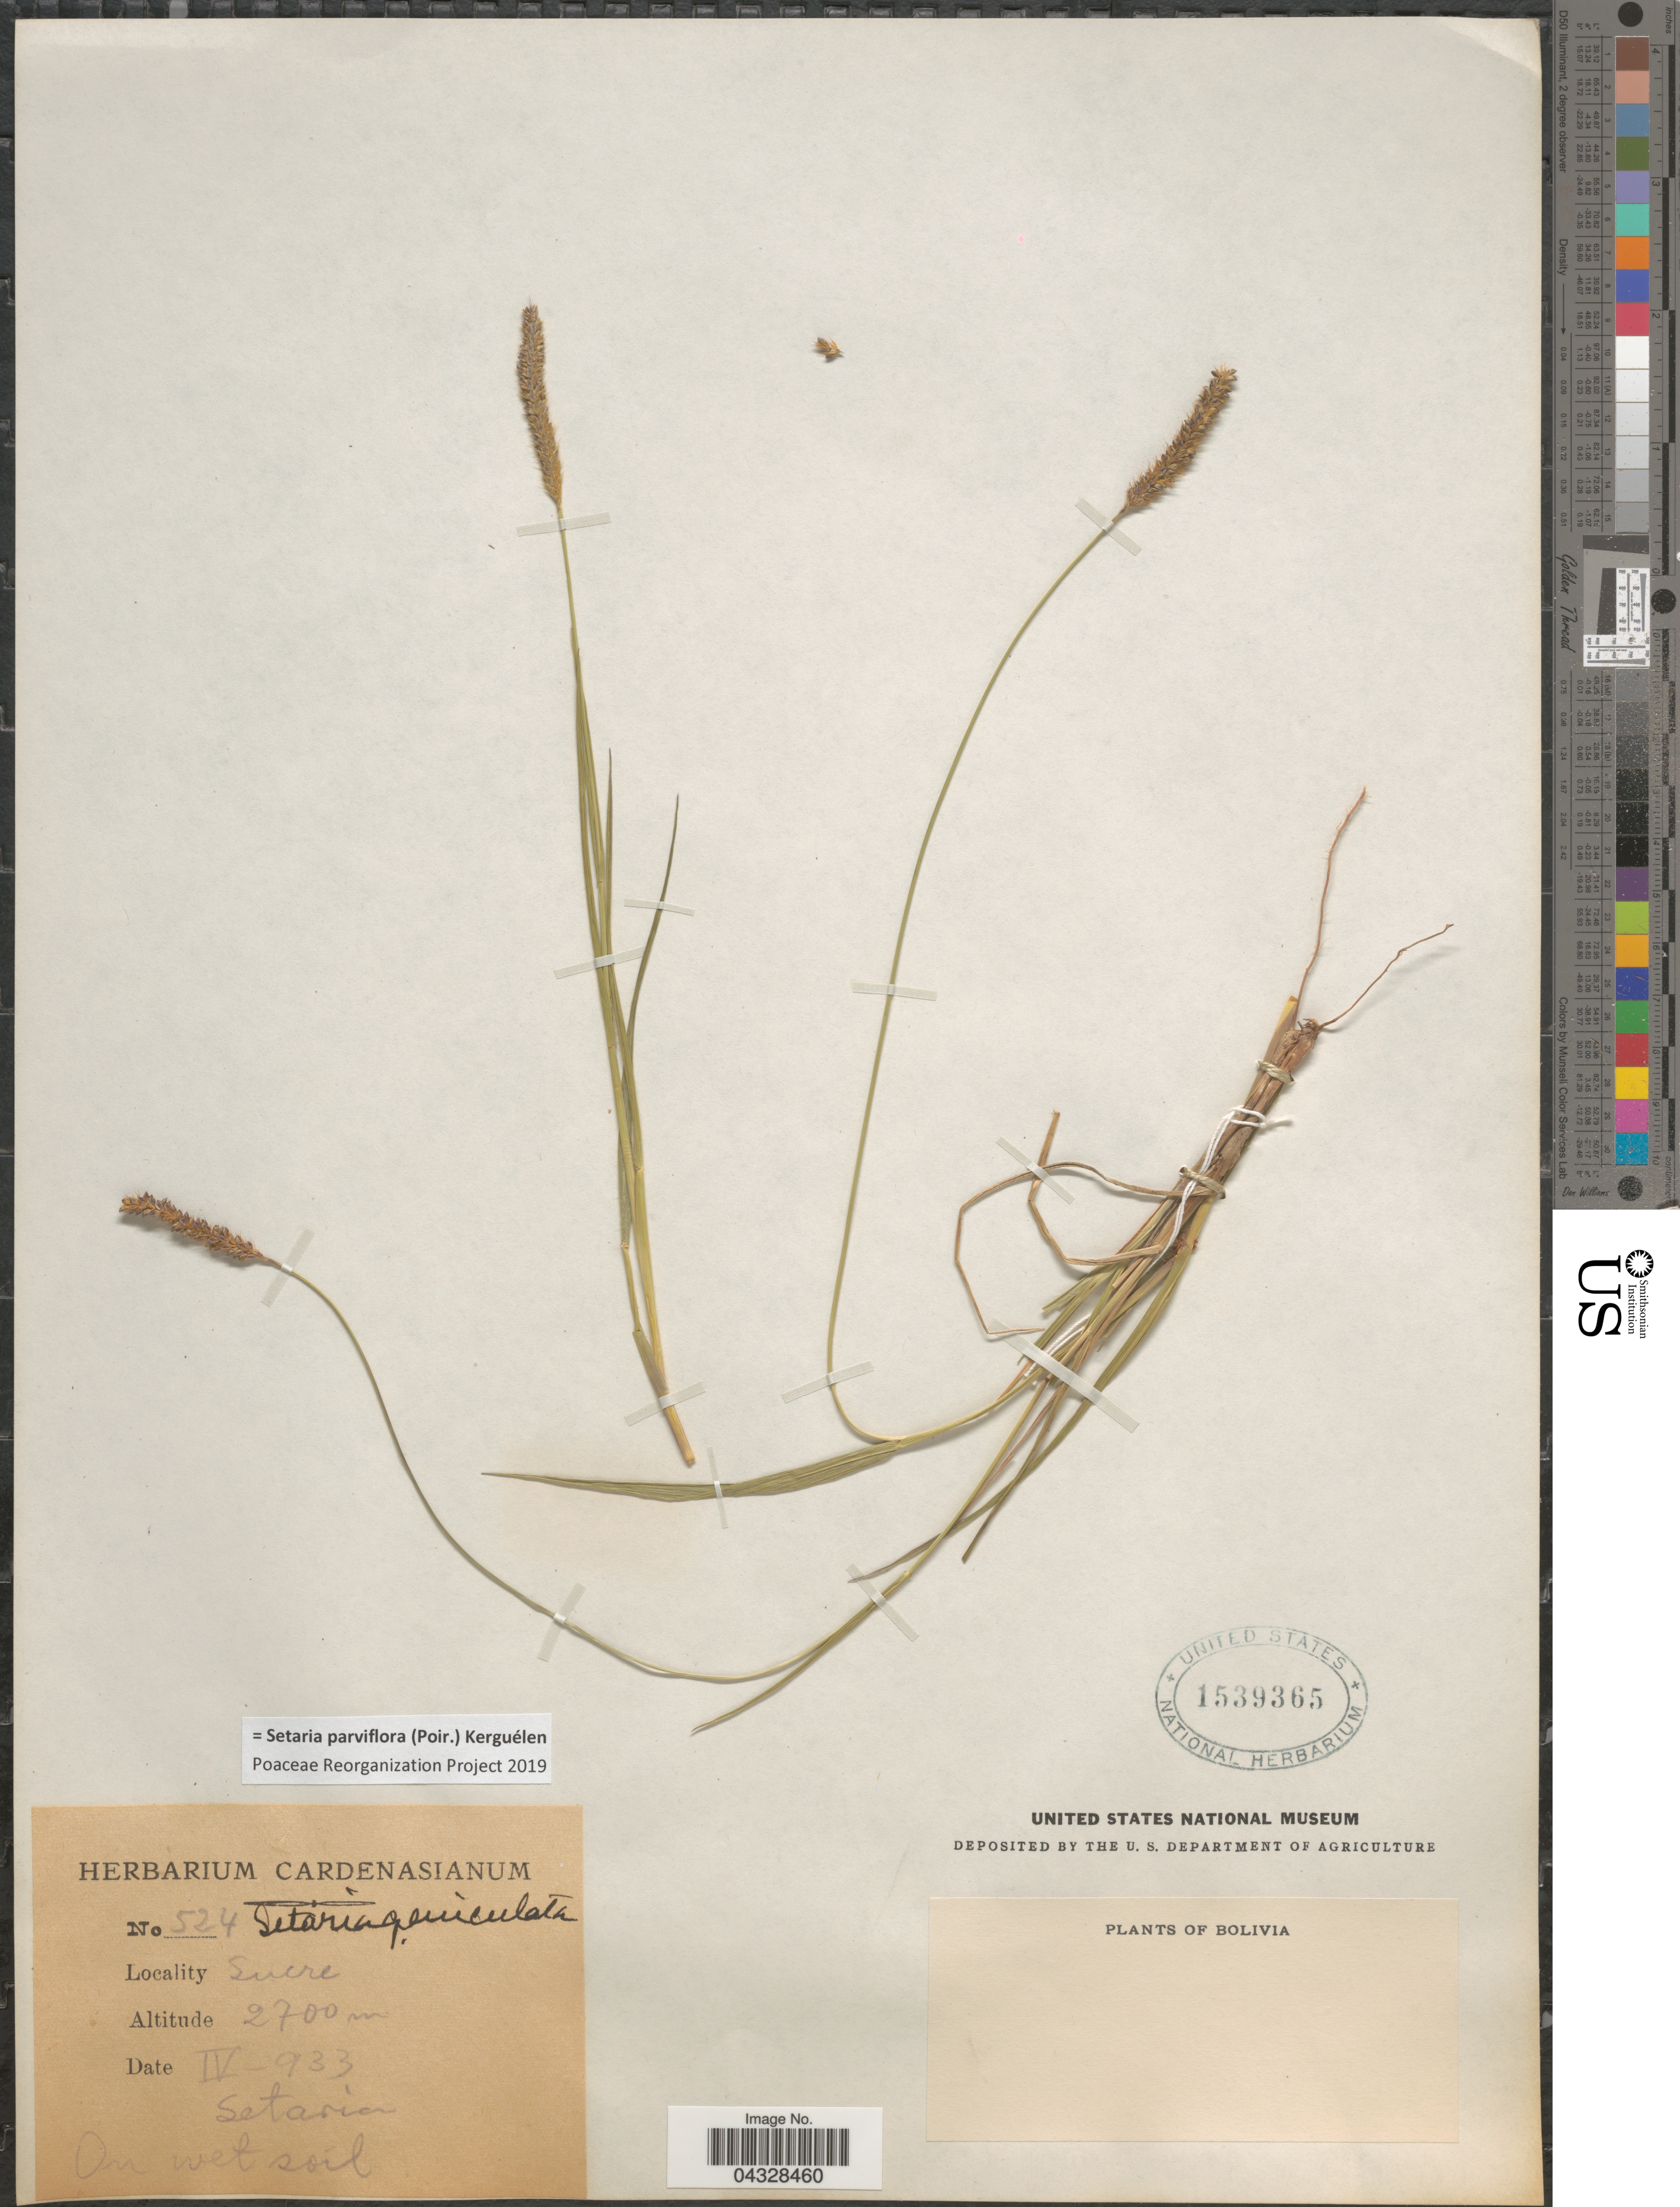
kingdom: Plantae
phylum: Tracheophyta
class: Liliopsida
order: Poales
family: Poaceae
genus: Setaria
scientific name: Setaria parviflora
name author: (Poir.) Kerguélen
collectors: ex herb. Cardenasianum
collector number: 524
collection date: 1933-04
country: Bolivia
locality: Sucre. On wet soil.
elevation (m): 2700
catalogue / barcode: US 1539365